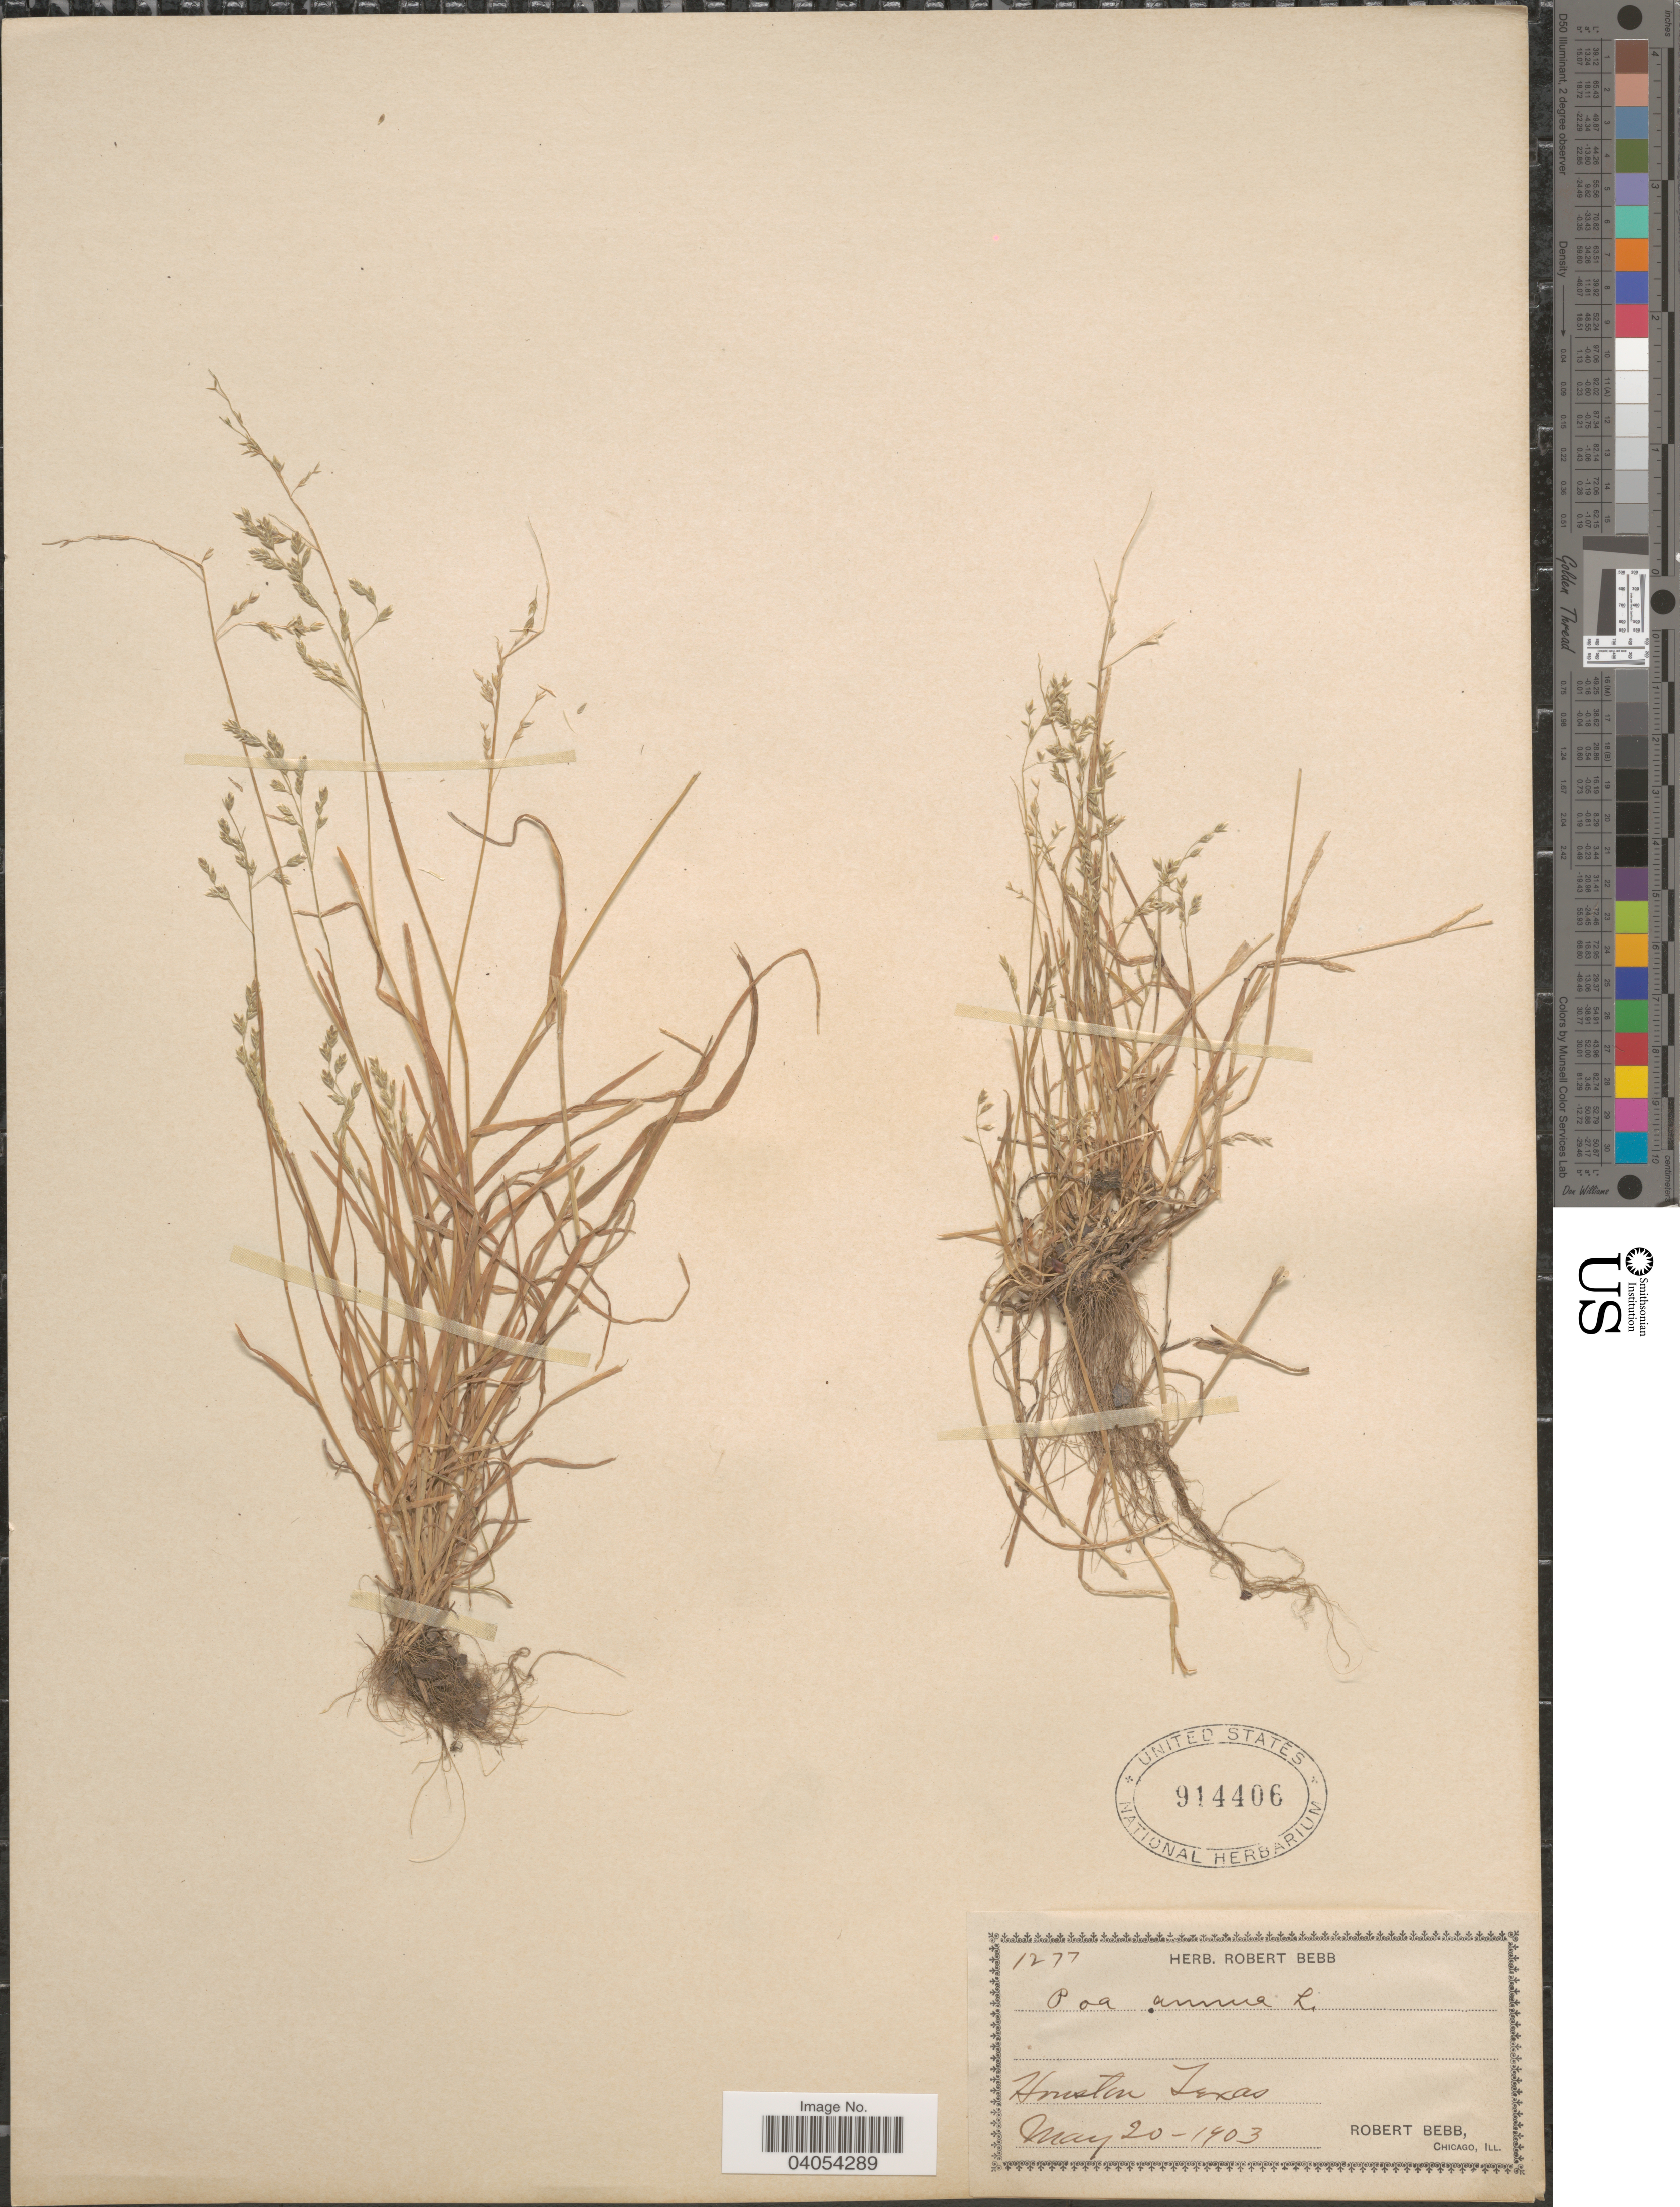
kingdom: Plantae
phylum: Tracheophyta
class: Liliopsida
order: Poales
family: Poaceae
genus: Poa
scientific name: Poa annua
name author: L.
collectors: R. Bebb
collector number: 1277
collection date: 1903-05-20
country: United States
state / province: Texas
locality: Houston.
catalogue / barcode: US 914406